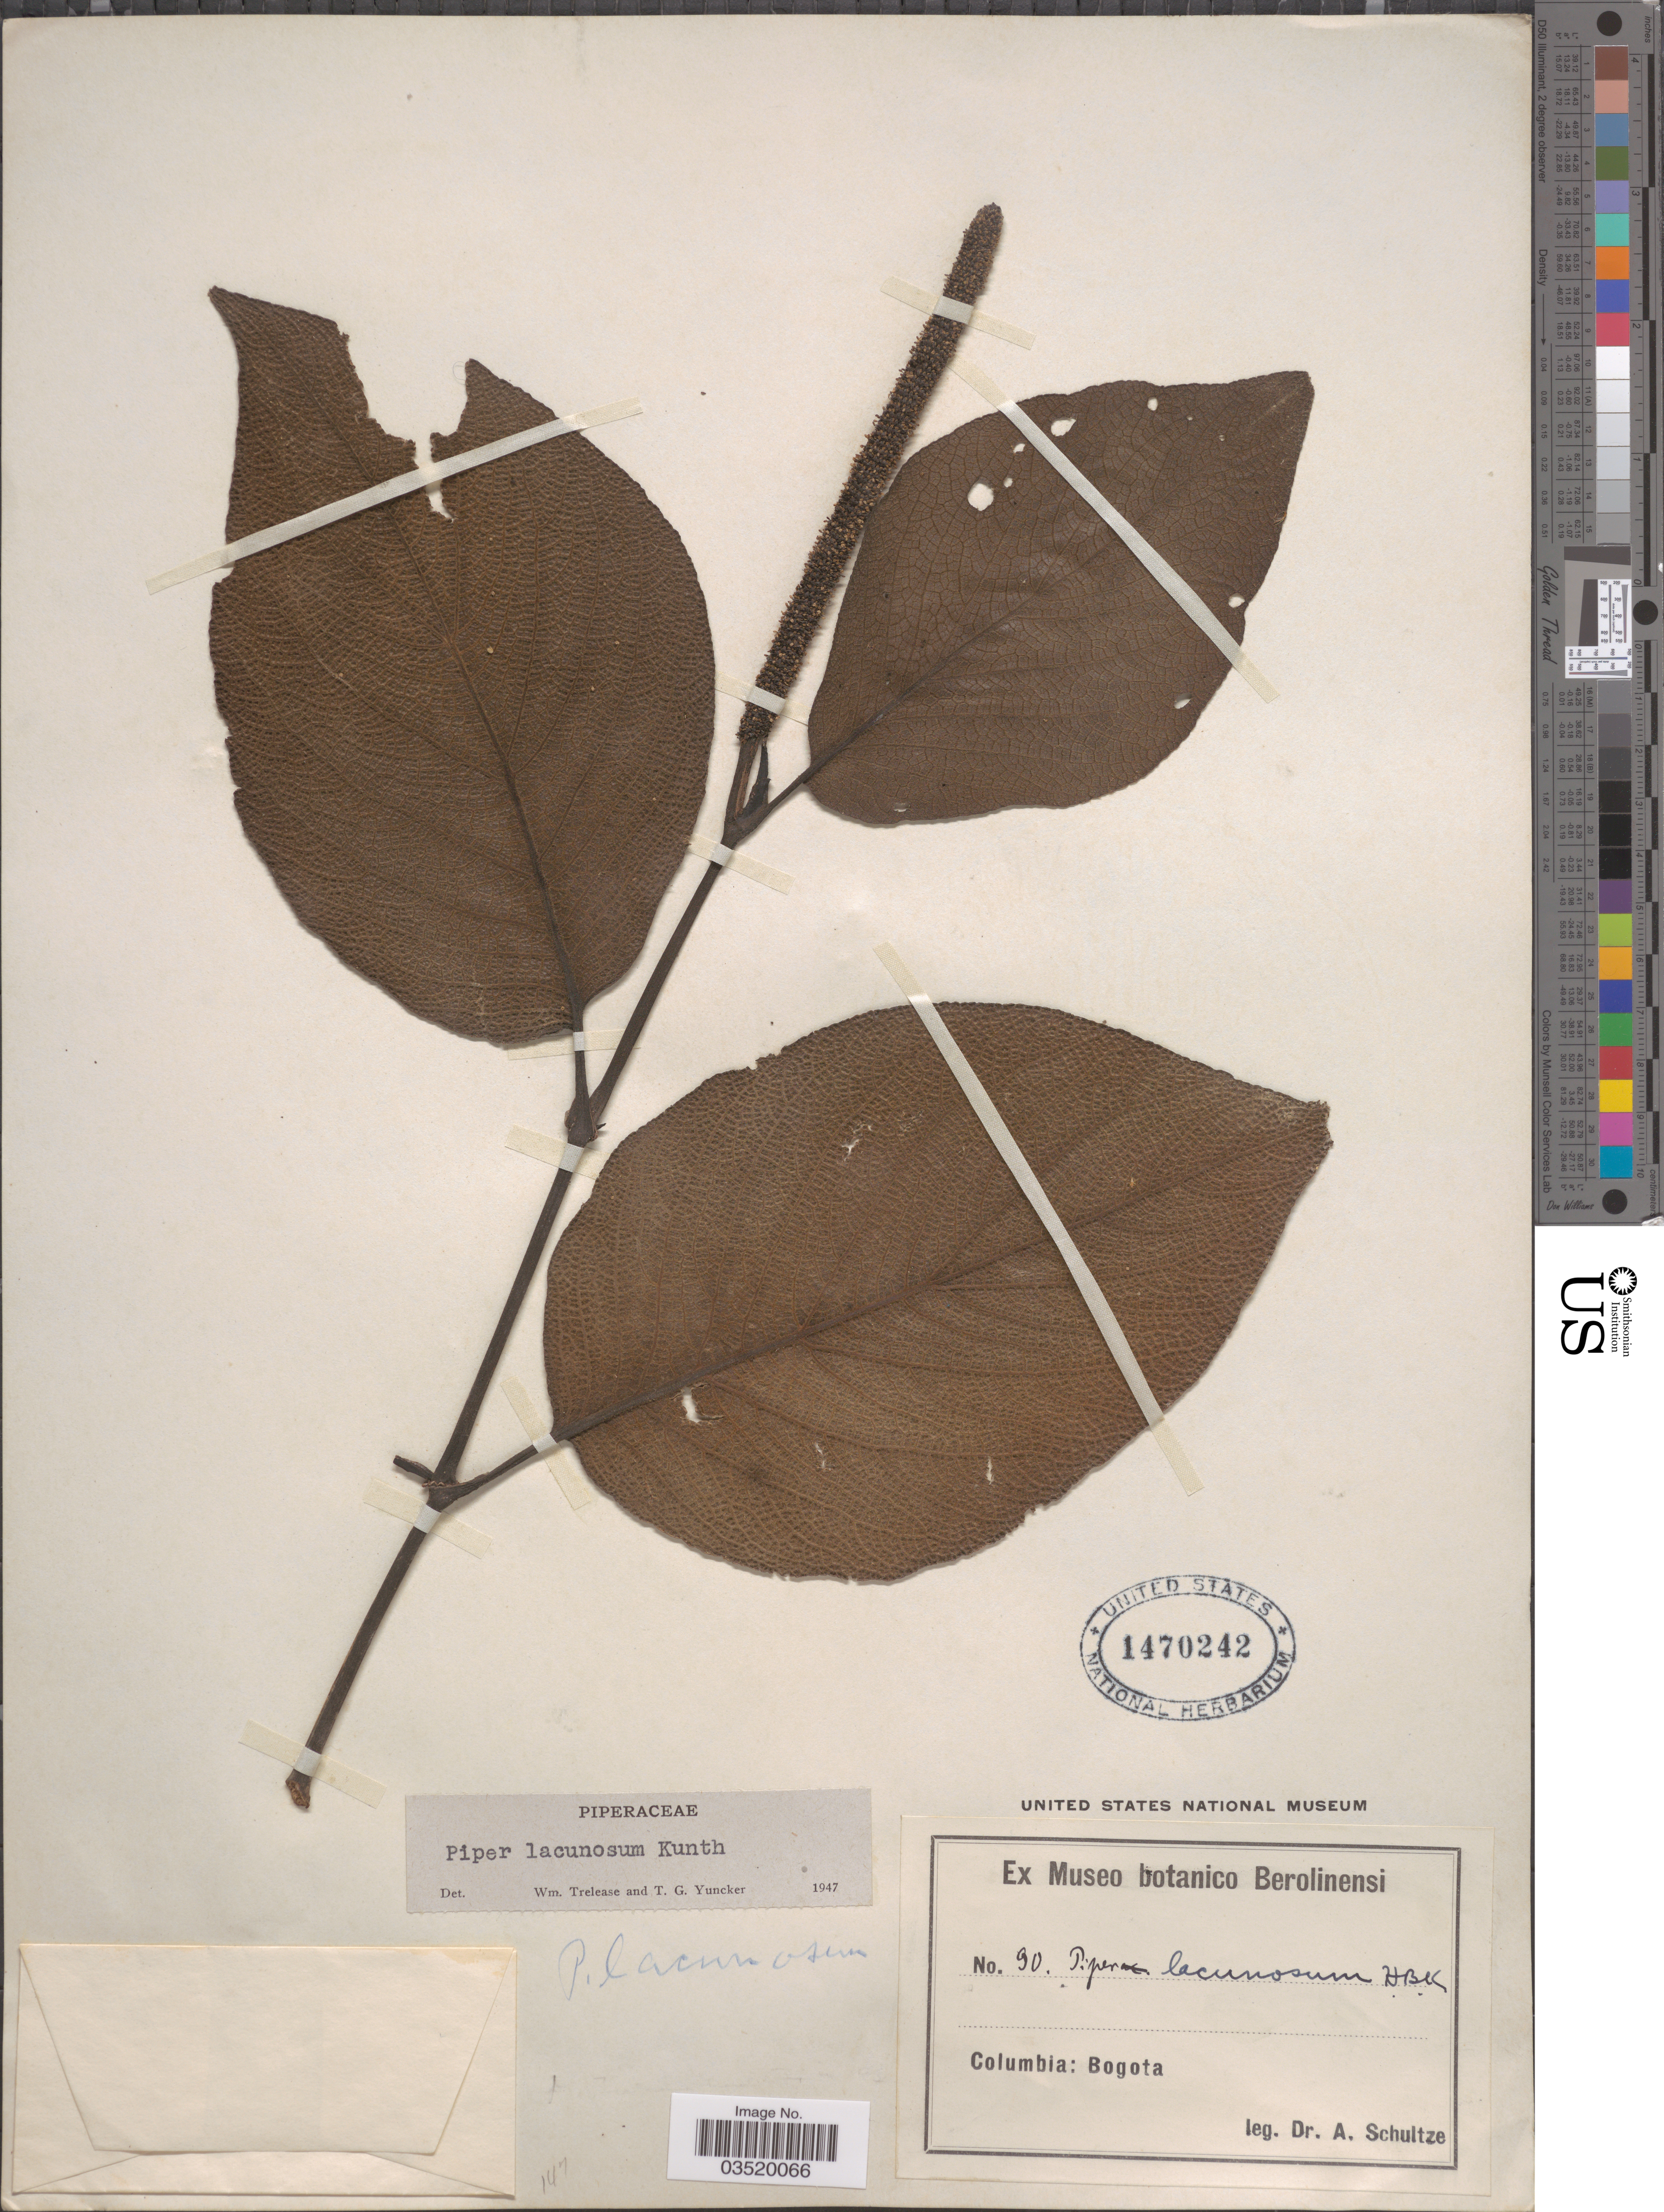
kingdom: Plantae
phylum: Tracheophyta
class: Magnoliopsida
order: Piperales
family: Piperaceae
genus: Piper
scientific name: Piper lacunosum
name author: Kunth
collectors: A. Schultze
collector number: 90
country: Colombia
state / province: Bogota D.C.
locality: Bogota.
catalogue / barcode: US 1470242